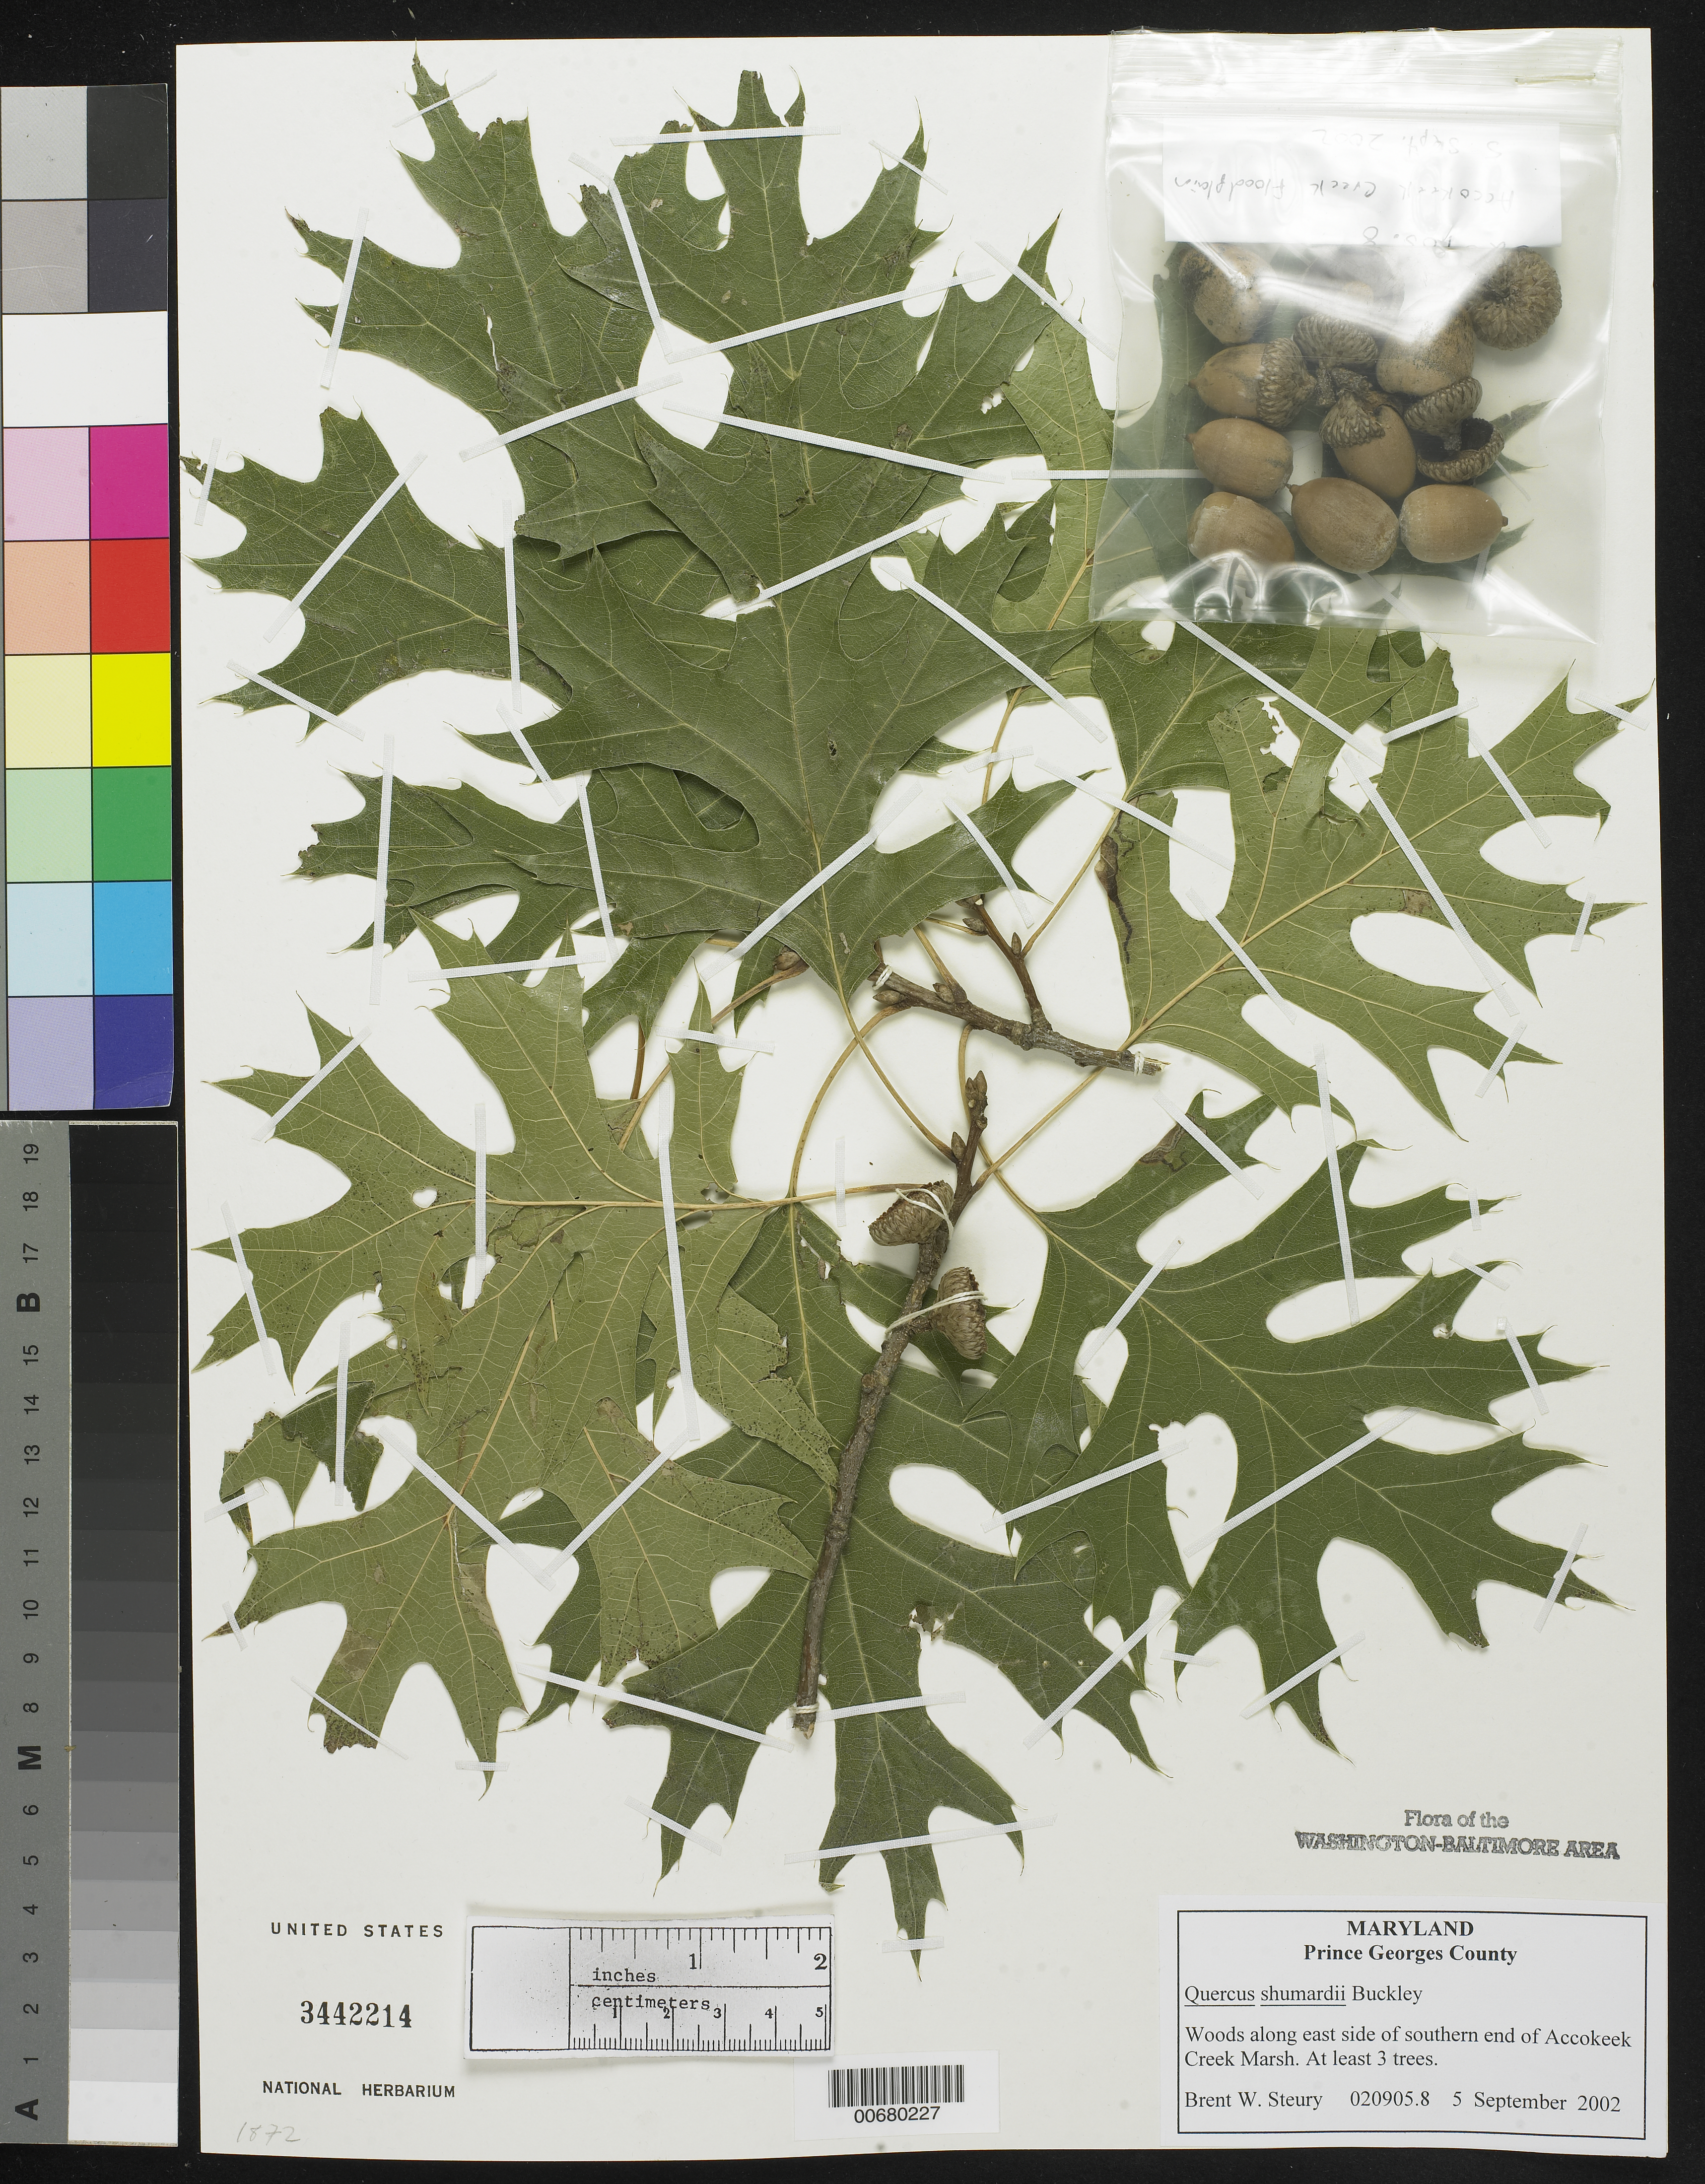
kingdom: Plantae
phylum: Tracheophyta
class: Magnoliopsida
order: Fagales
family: Fagaceae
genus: Quercus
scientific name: Quercus shumardii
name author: Buckley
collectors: B. Steury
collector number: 020905.8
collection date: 2002-09-05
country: United States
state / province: Maryland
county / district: Prince George's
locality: Along east side of southern end of Accokeek Creek Marsh.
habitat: Woods.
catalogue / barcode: US 3442214